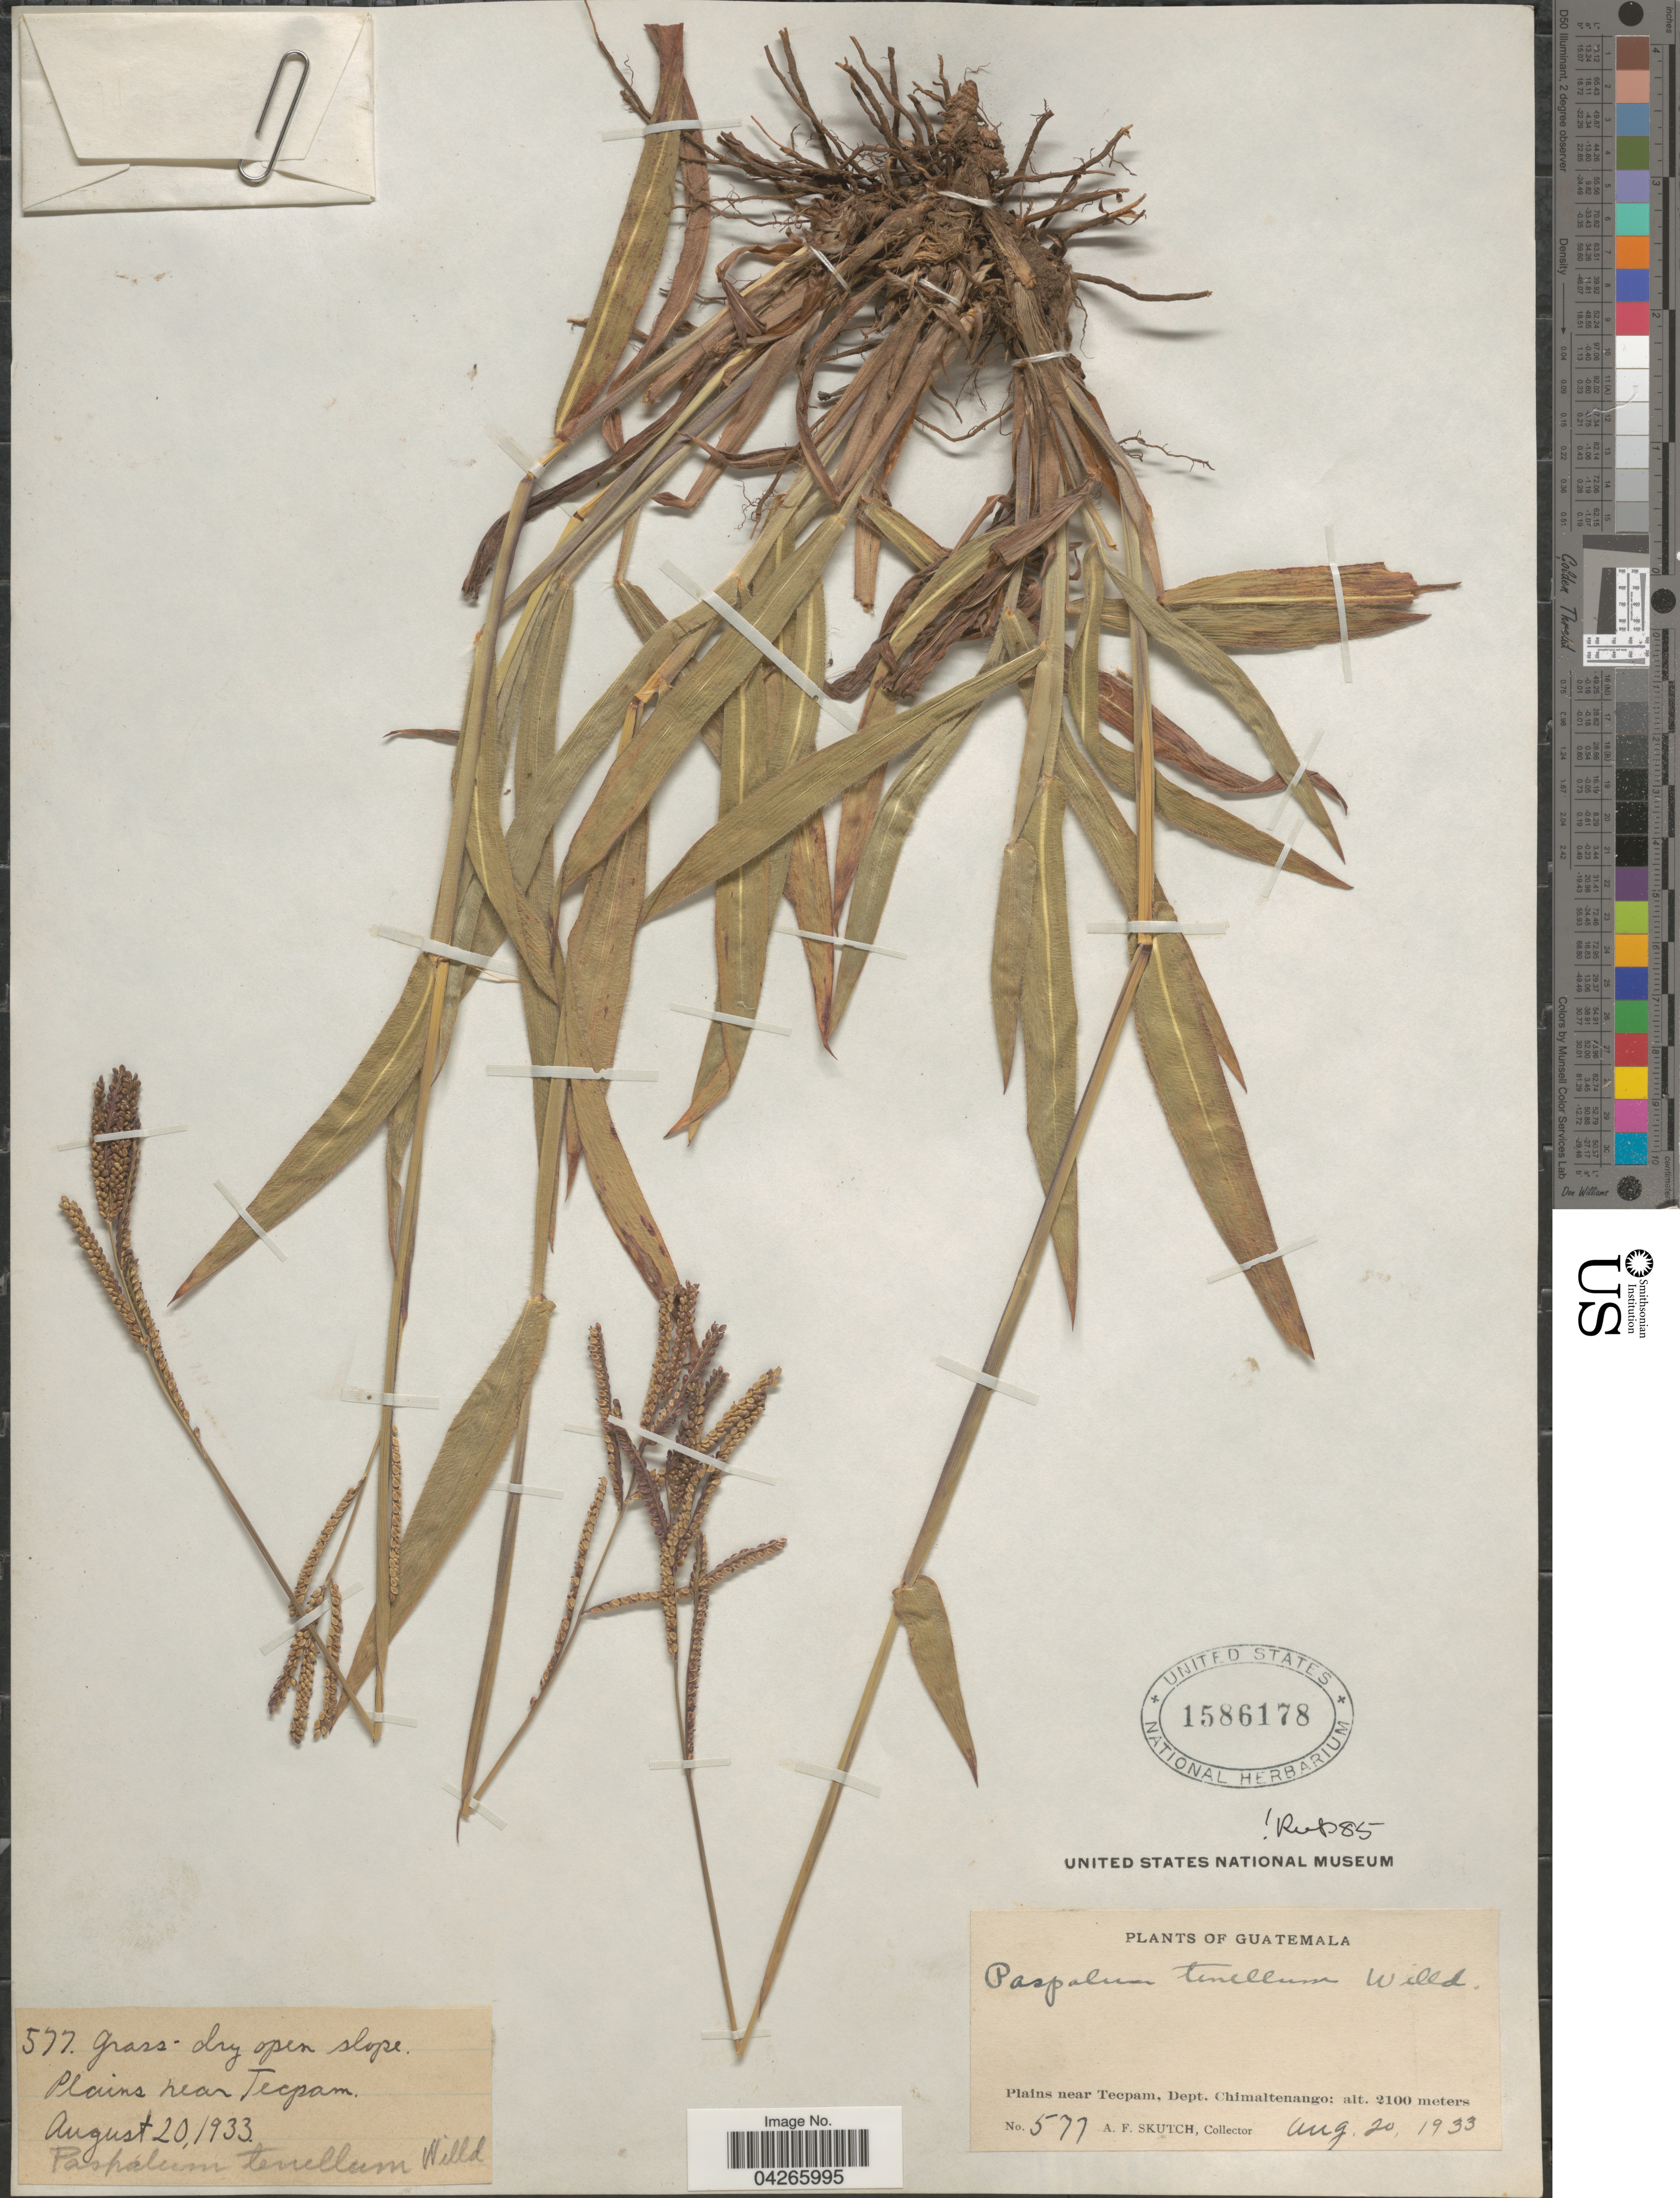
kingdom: Plantae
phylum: Tracheophyta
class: Liliopsida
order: Poales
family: Poaceae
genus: Paspalum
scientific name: Paspalum tenellum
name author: Willd.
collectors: A. F. Skutch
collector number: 577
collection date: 1933-08-20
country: Guatemala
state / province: Chimaltenango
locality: Dry open slope. Plains near Tecpam, Dept. Chimaltenango.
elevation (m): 2100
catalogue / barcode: US 1586178